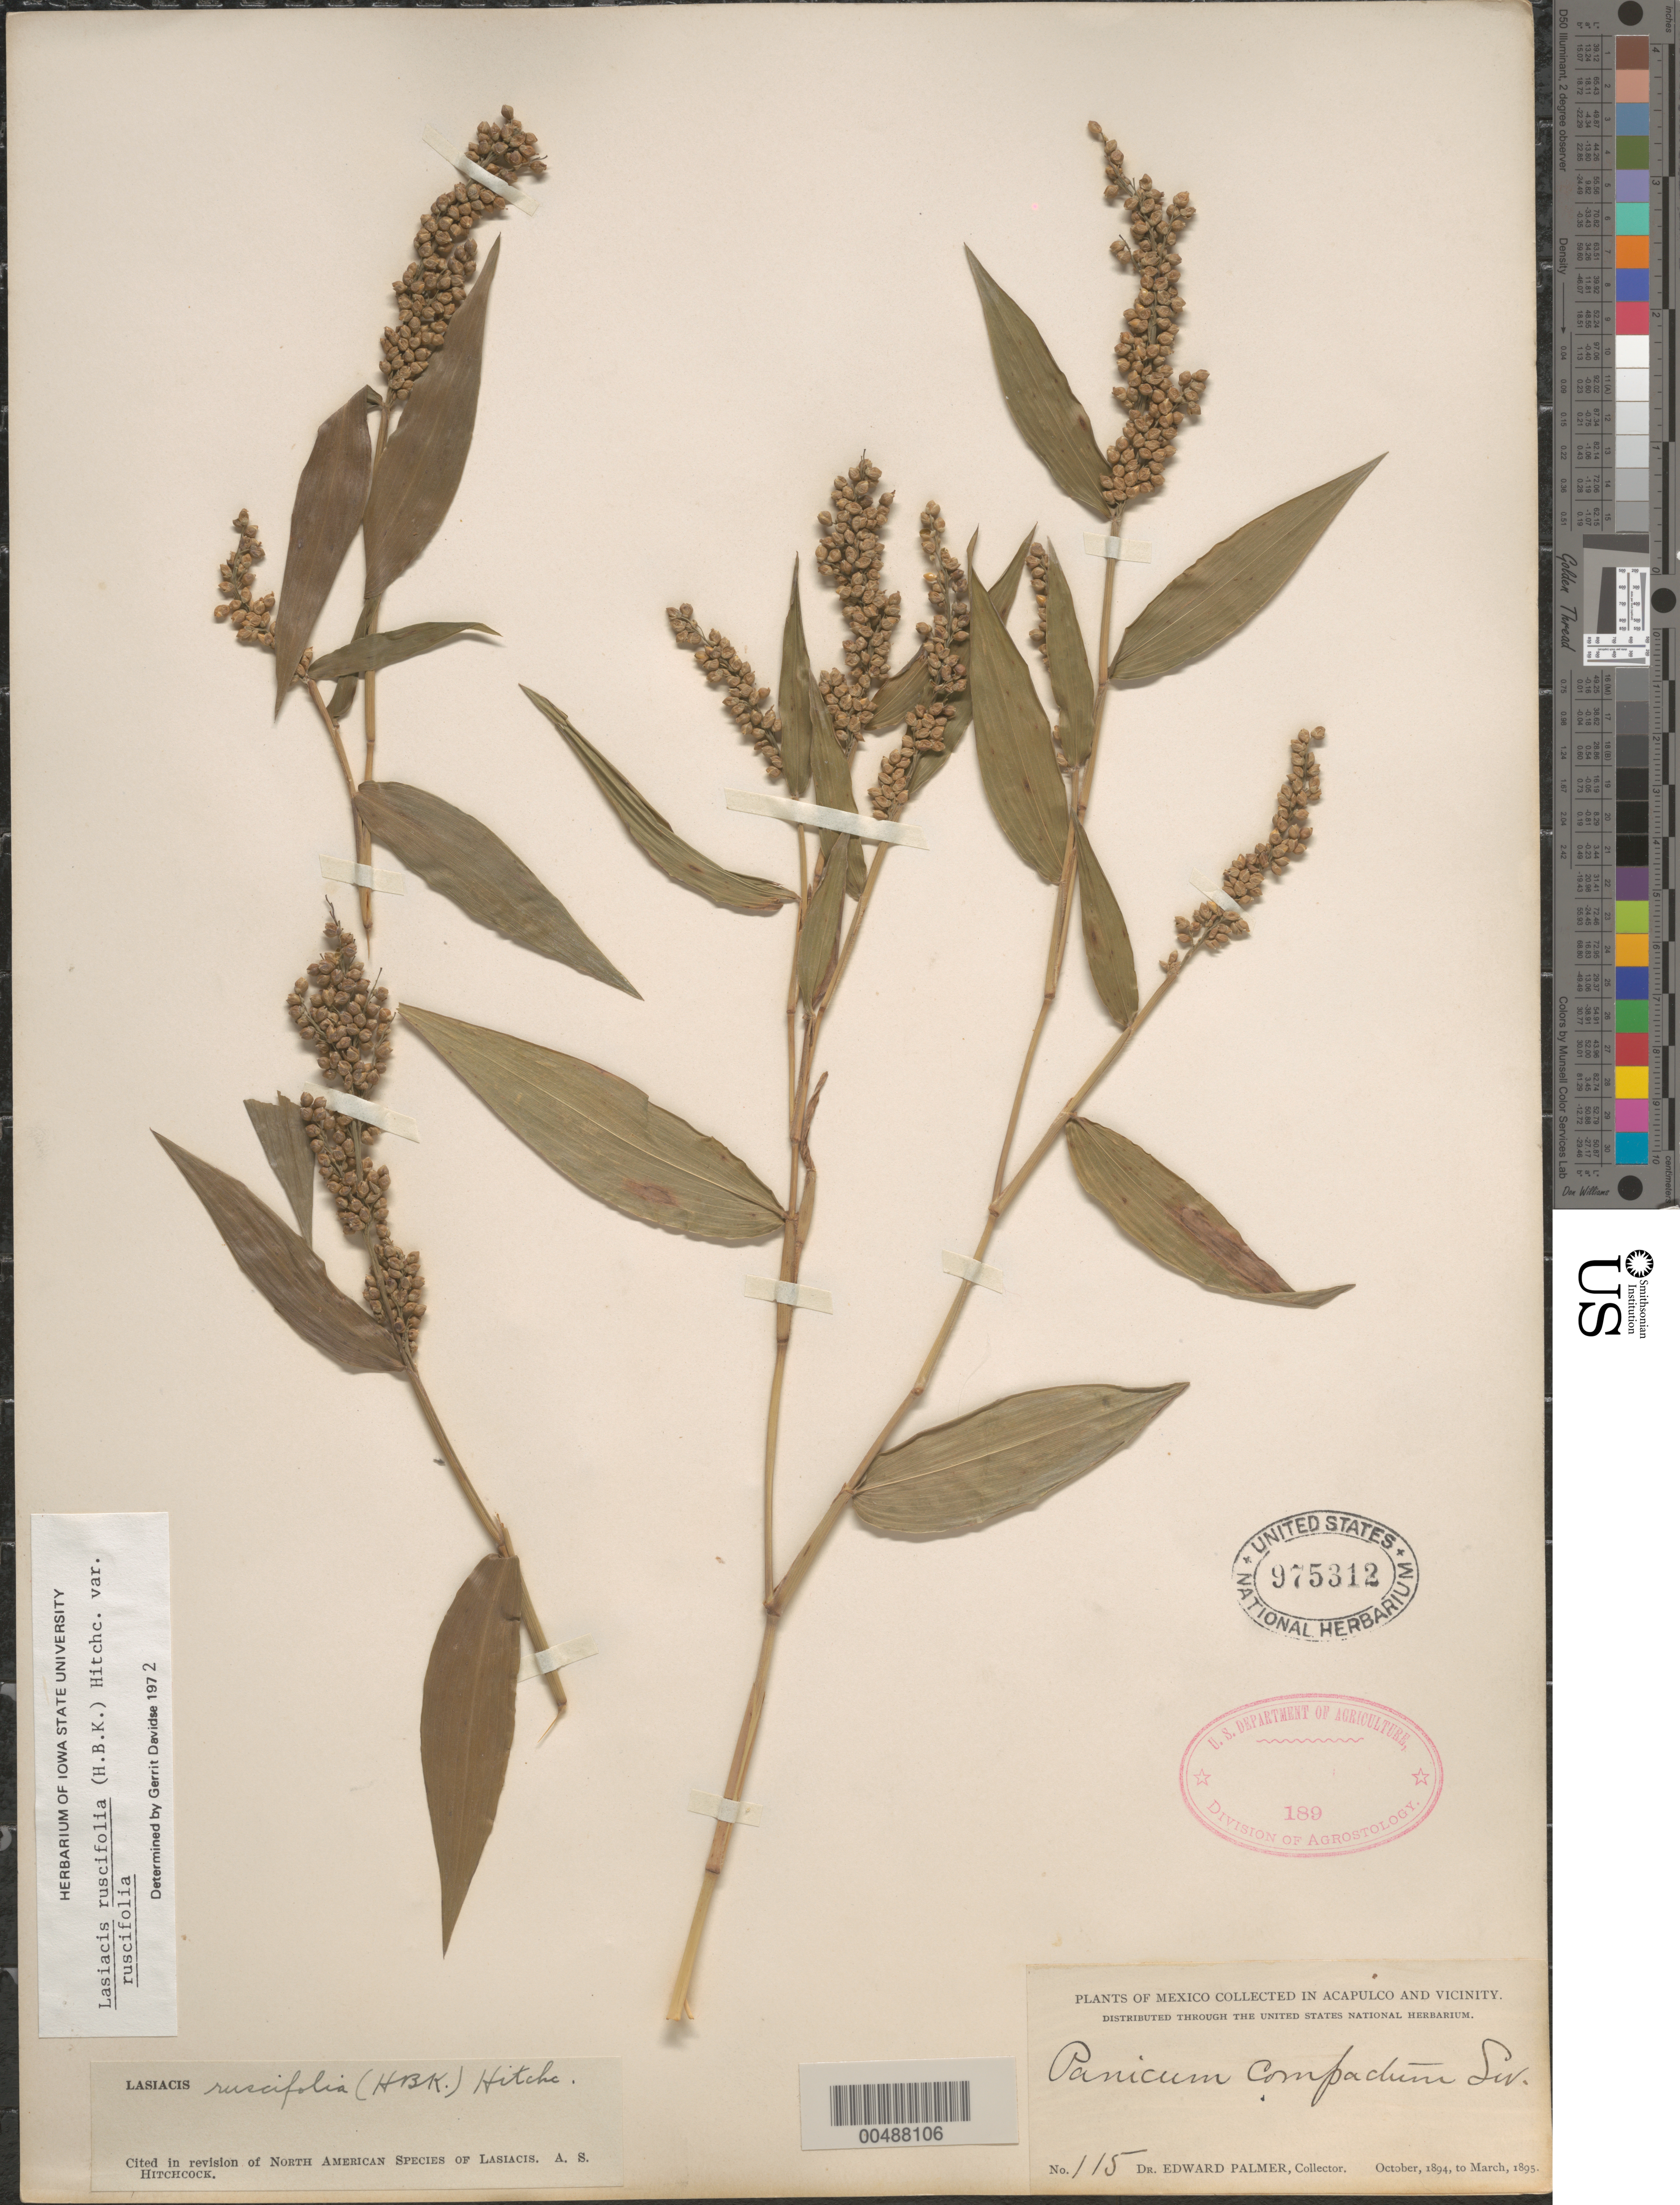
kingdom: Plantae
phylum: Tracheophyta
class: Liliopsida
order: Poales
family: Poaceae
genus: Lasiacis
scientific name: Lasiacis ruscifolia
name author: (Kunth) Hitchc.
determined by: Davidse, Gerrit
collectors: E. Palmer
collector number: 115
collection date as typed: Oct 1894 to Mar 1895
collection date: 1894-10/1895-03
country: Mexico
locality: In Acapulco & vicinity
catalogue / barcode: US 975312